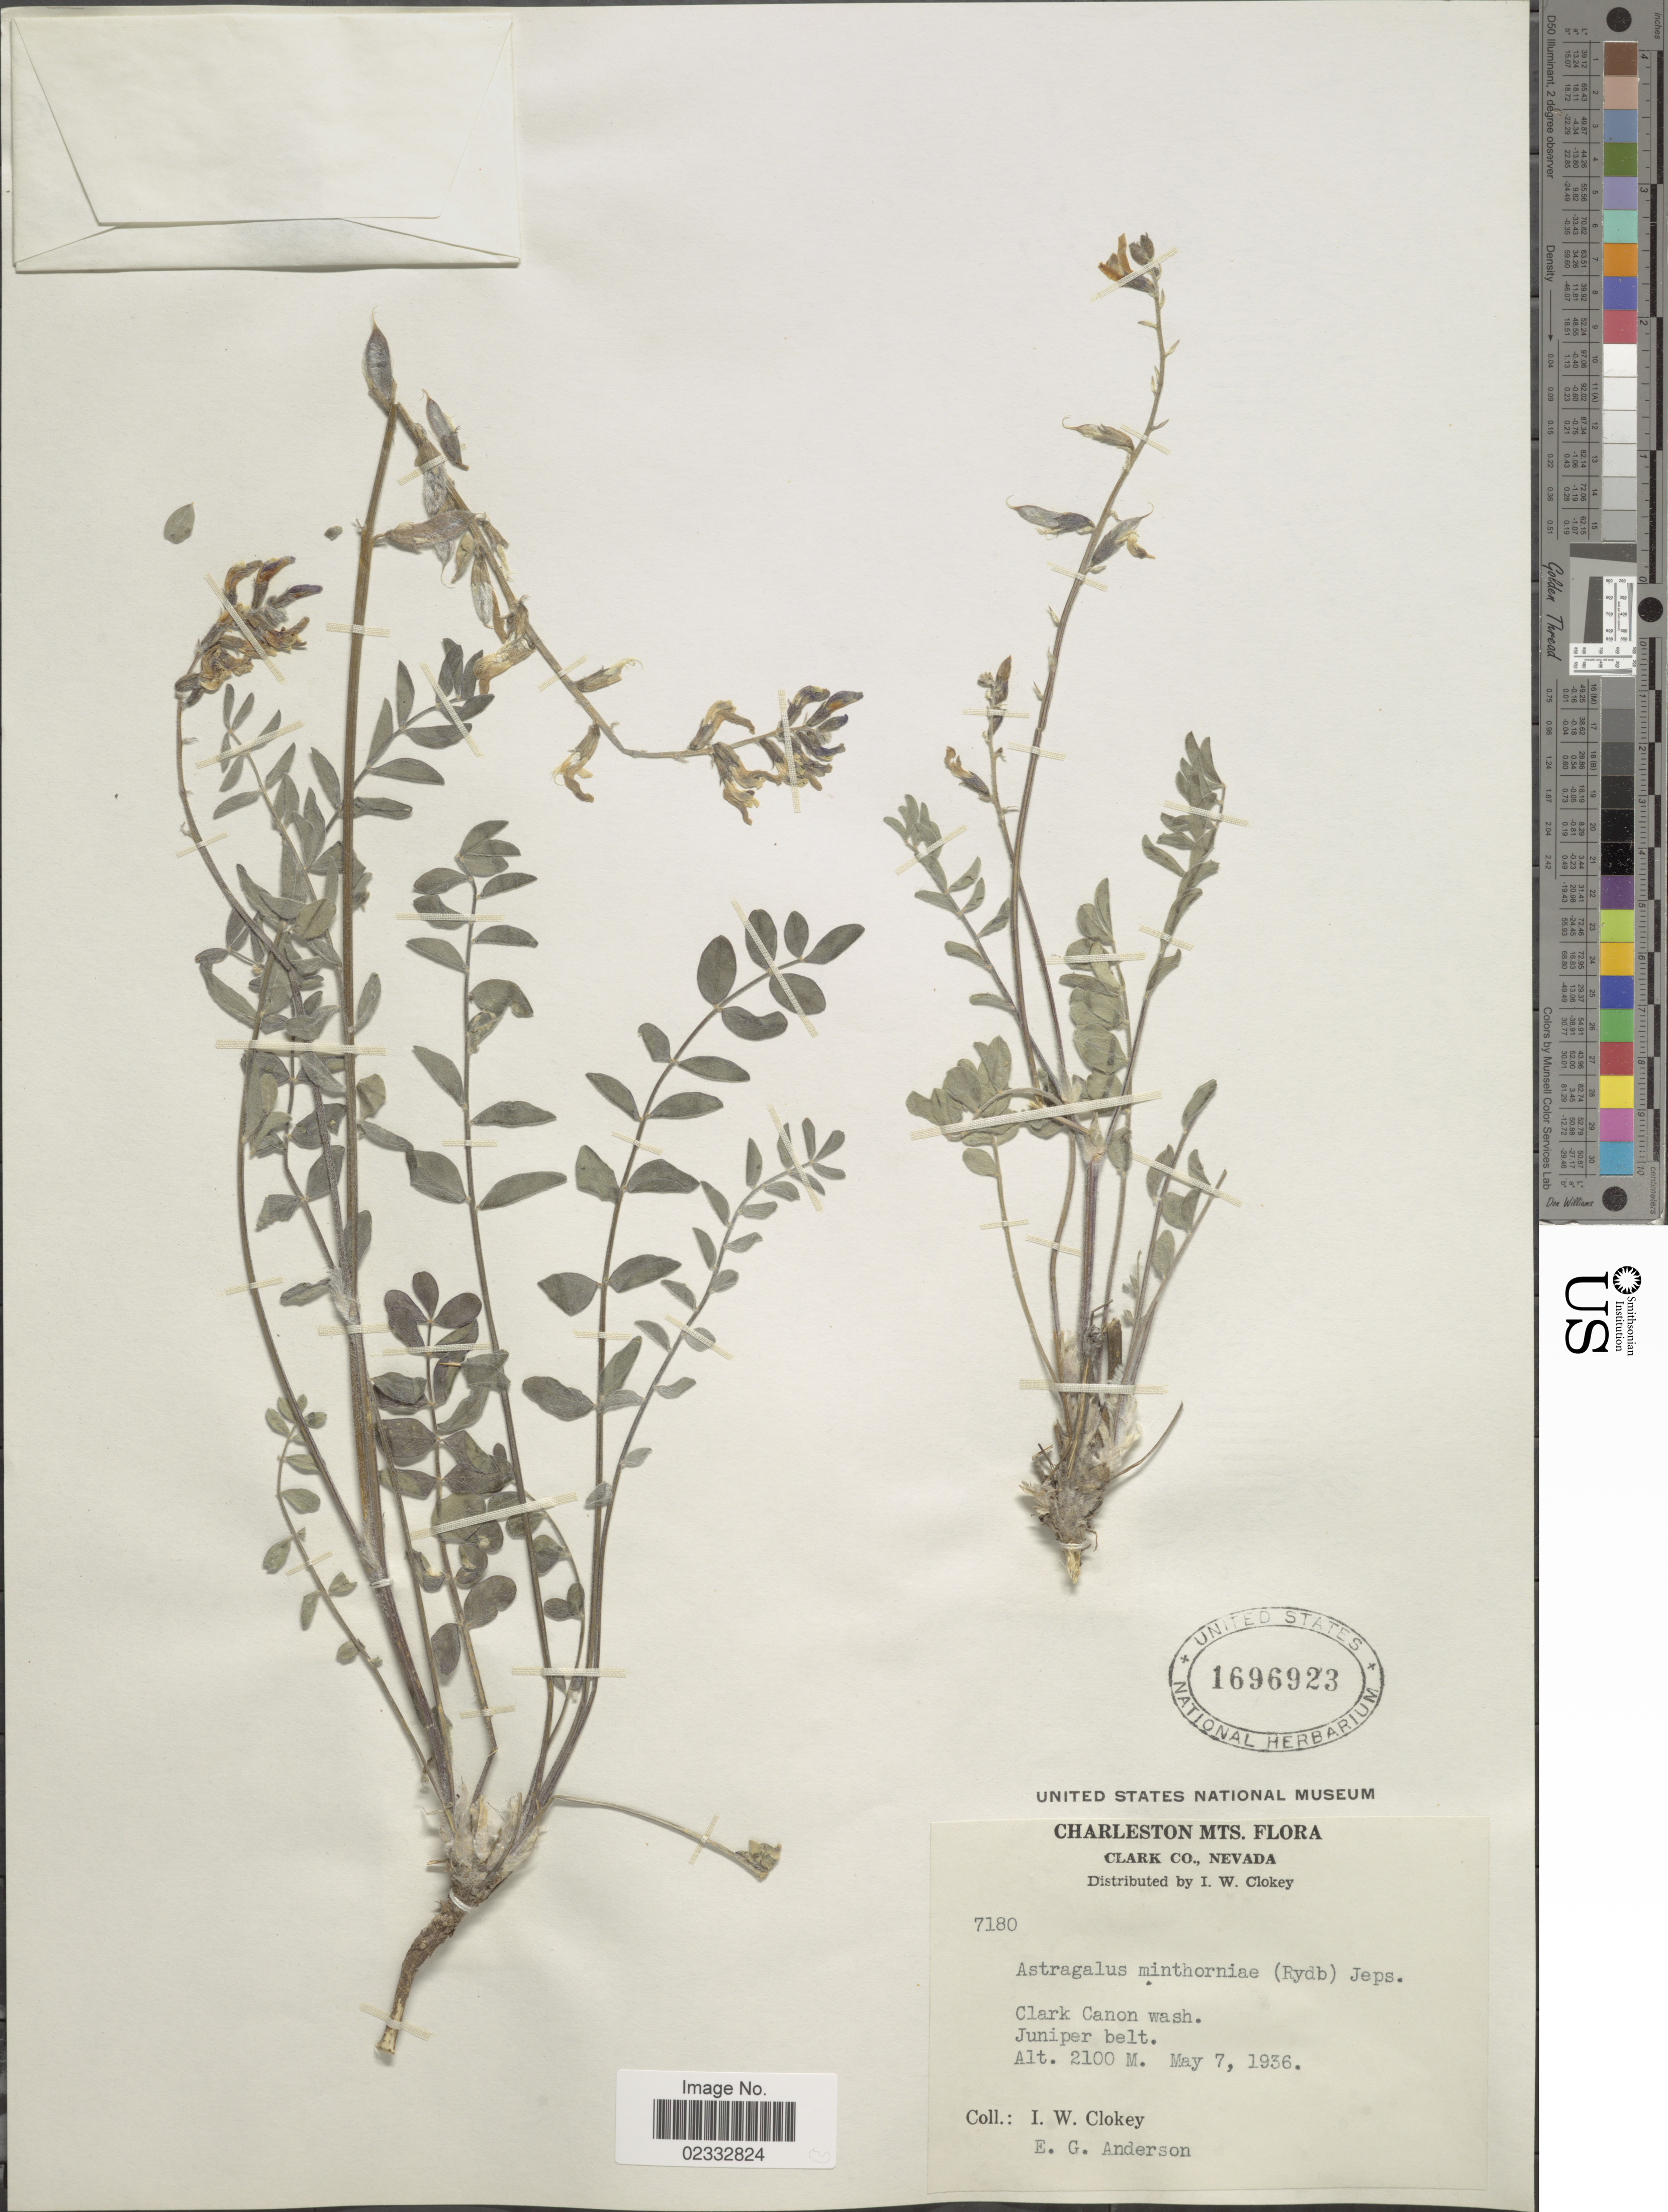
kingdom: Plantae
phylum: Tracheophyta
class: Magnoliopsida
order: Fabales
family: Fabaceae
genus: Astragalus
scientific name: Astragalus minthorniae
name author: (Rydb.) Jeps.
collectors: I. W. Clokey & E. G. Anderson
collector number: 7180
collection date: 1936-05-07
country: United States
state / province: Nevada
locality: Charleston Mts., Clark Co., Clark Canon wash., Juniper belt,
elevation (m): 2100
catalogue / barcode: US 1696923